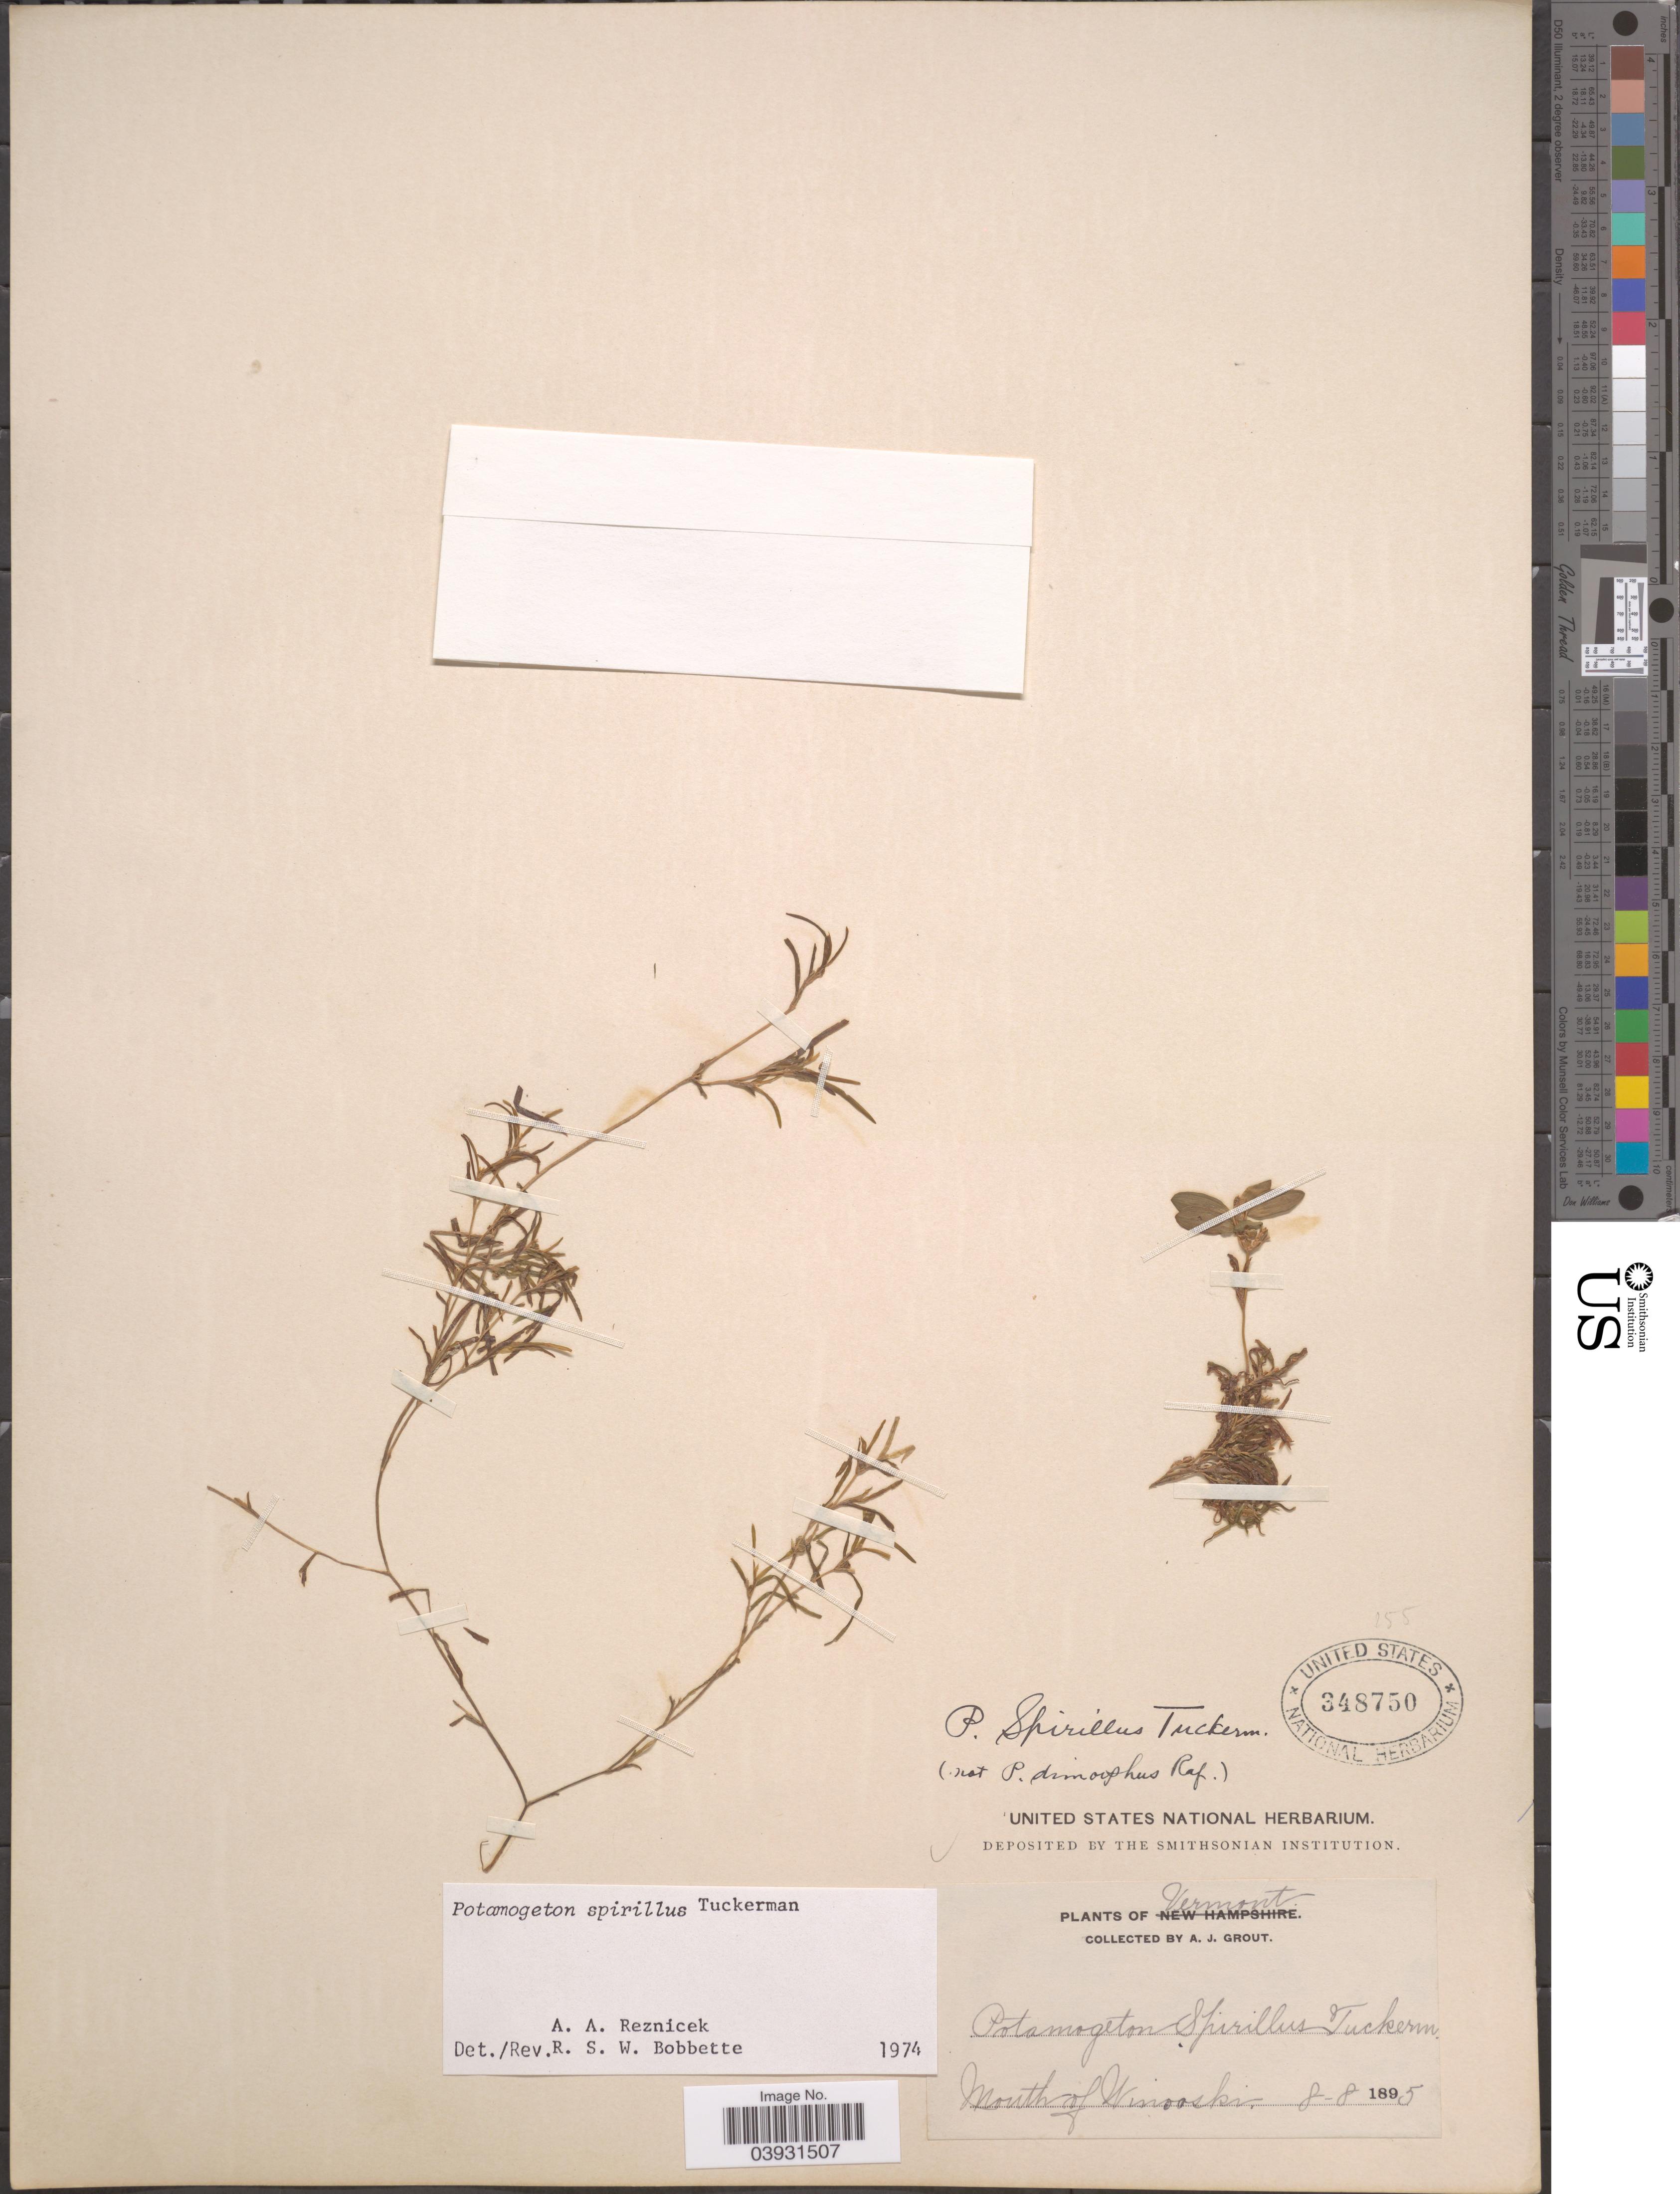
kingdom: Plantae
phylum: Tracheophyta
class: Liliopsida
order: Alismatales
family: Potamogetonaceae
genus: Potamogeton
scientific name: Potamogeton spirillus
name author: Tuck.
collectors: A. J. Grout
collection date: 1895-08-08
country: United States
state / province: Vermont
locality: Mouth of Winooski.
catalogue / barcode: US 348750